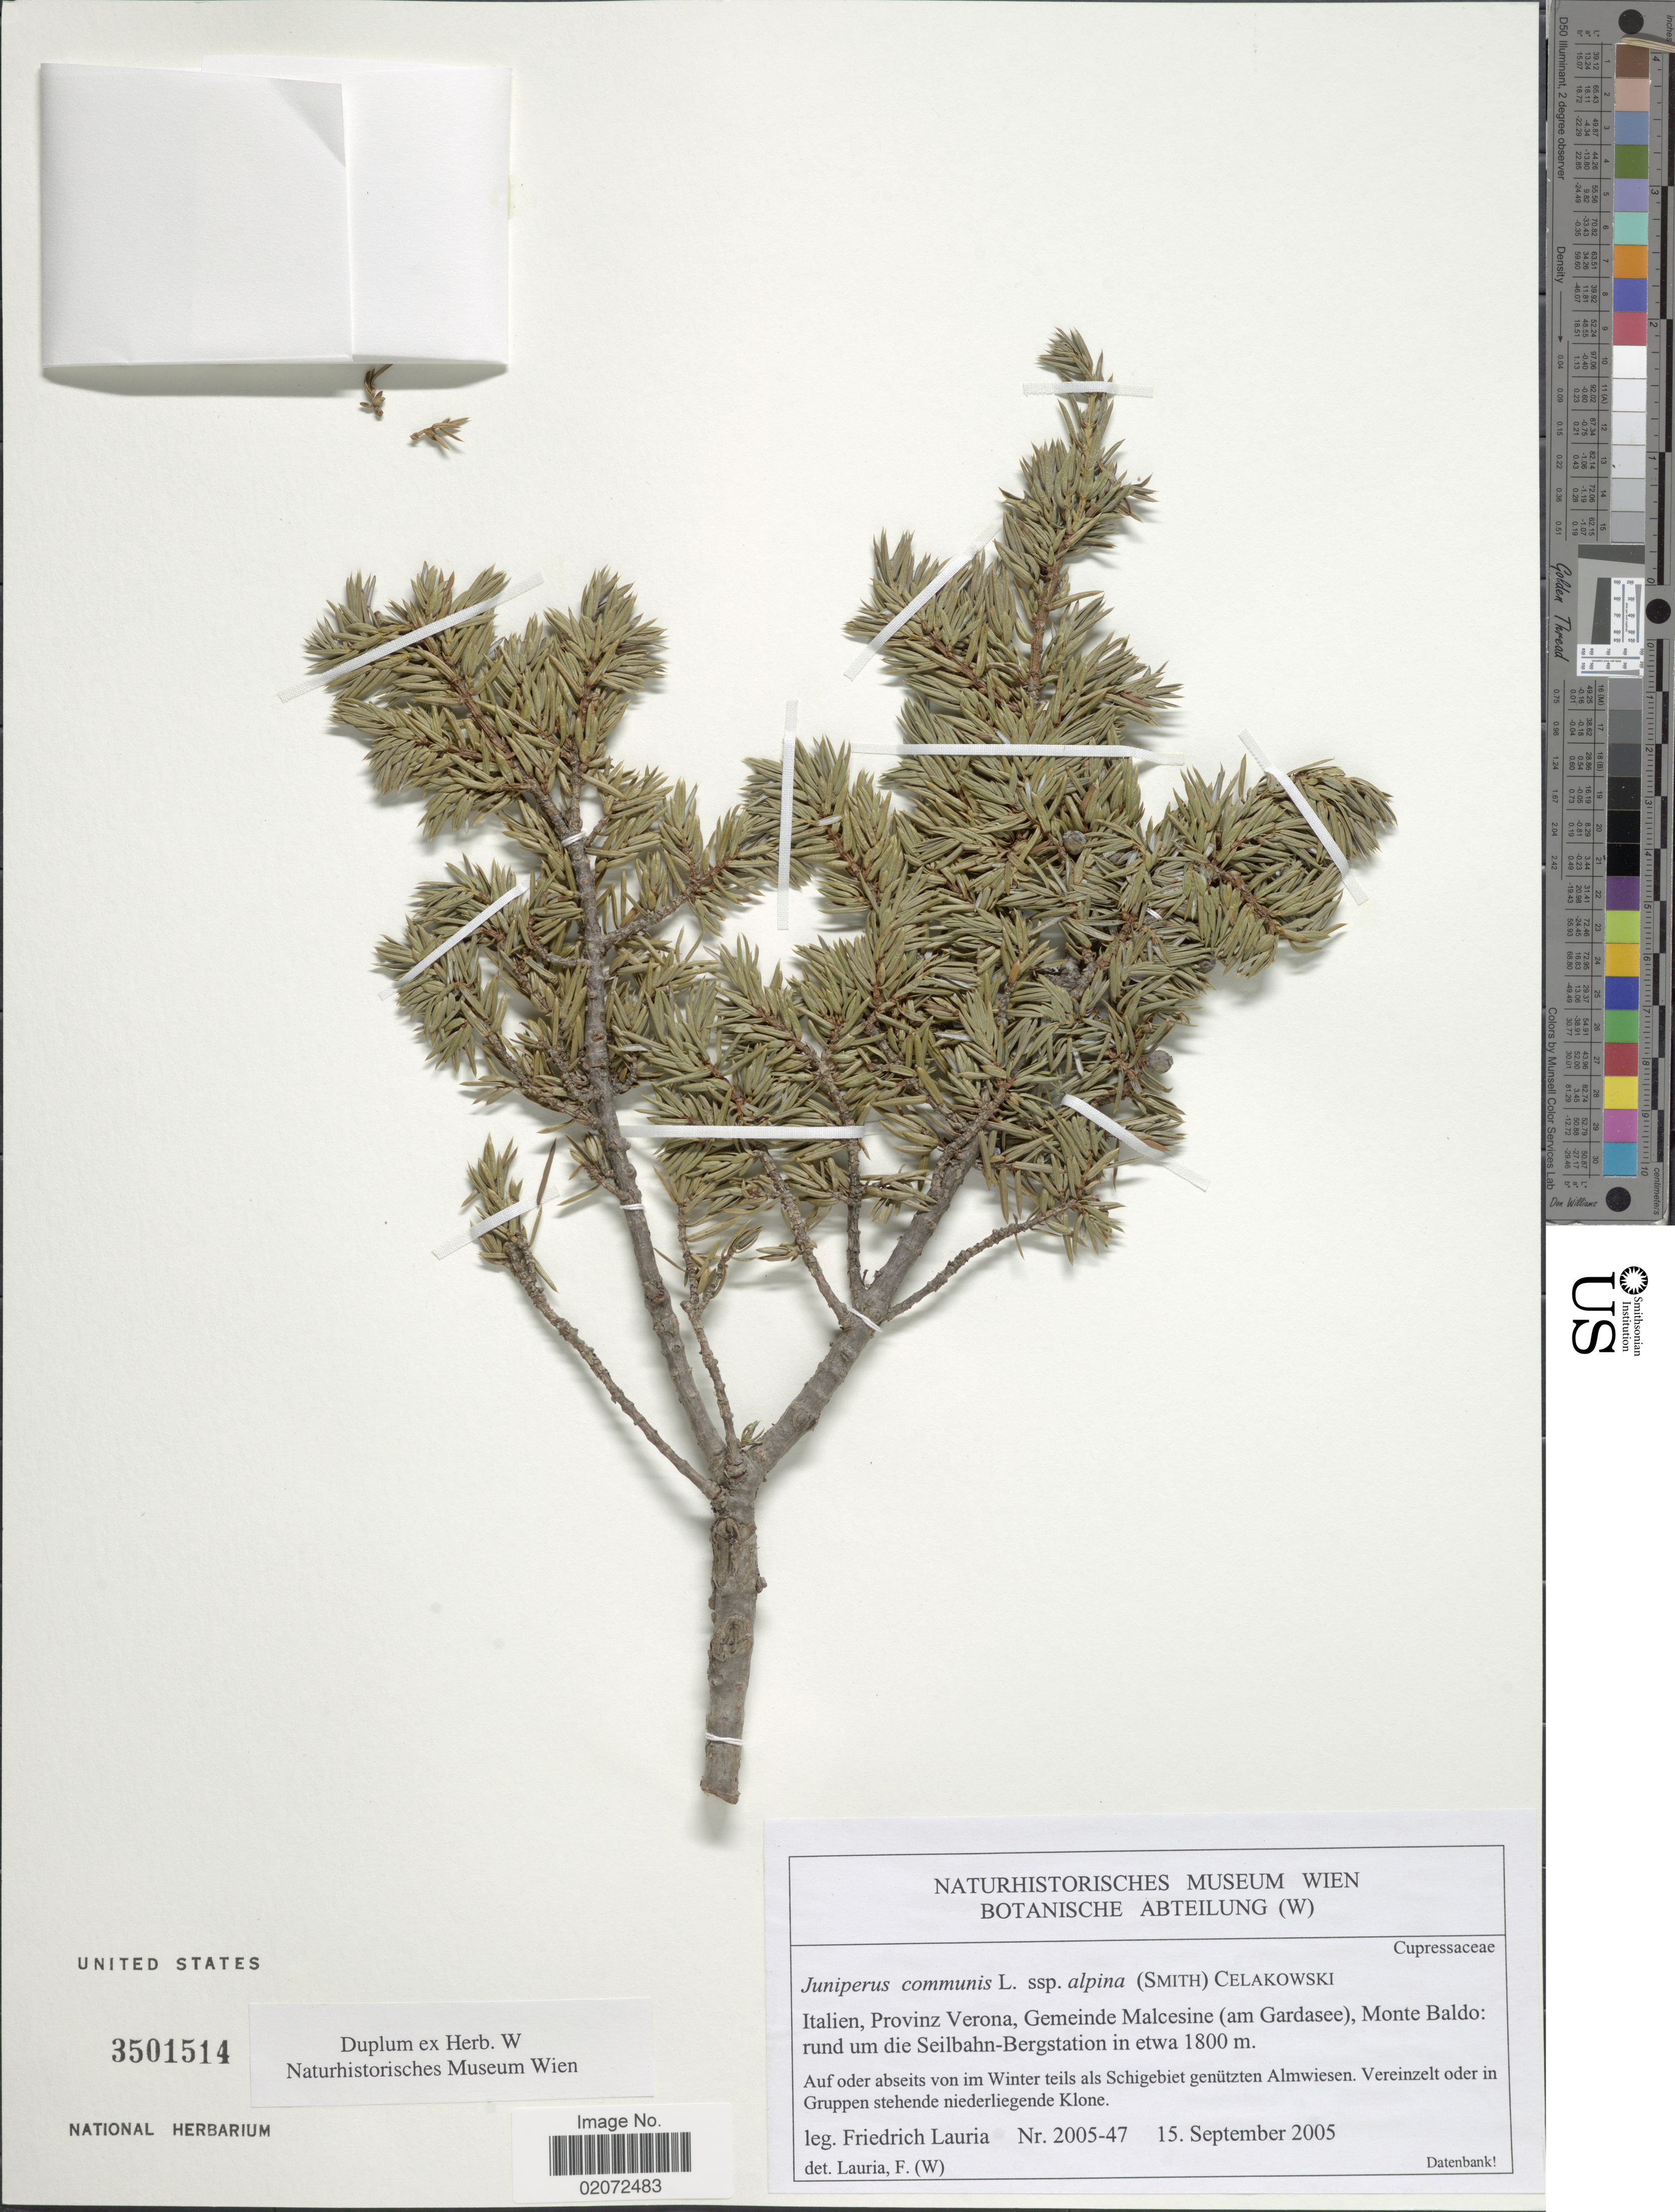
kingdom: Plantae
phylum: Tracheophyta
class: Pinopsida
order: Pinales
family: Cupressaceae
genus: Juniperus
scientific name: Juniperus communis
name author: L.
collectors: F. Lauria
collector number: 2005-47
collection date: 2005-09-15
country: Italy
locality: Provinz Verona, Gemeinde Malcesine (am Gardasee), Monte Baldo: rund um die Seilbahn-Bergstation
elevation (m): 1800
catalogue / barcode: US 3501514